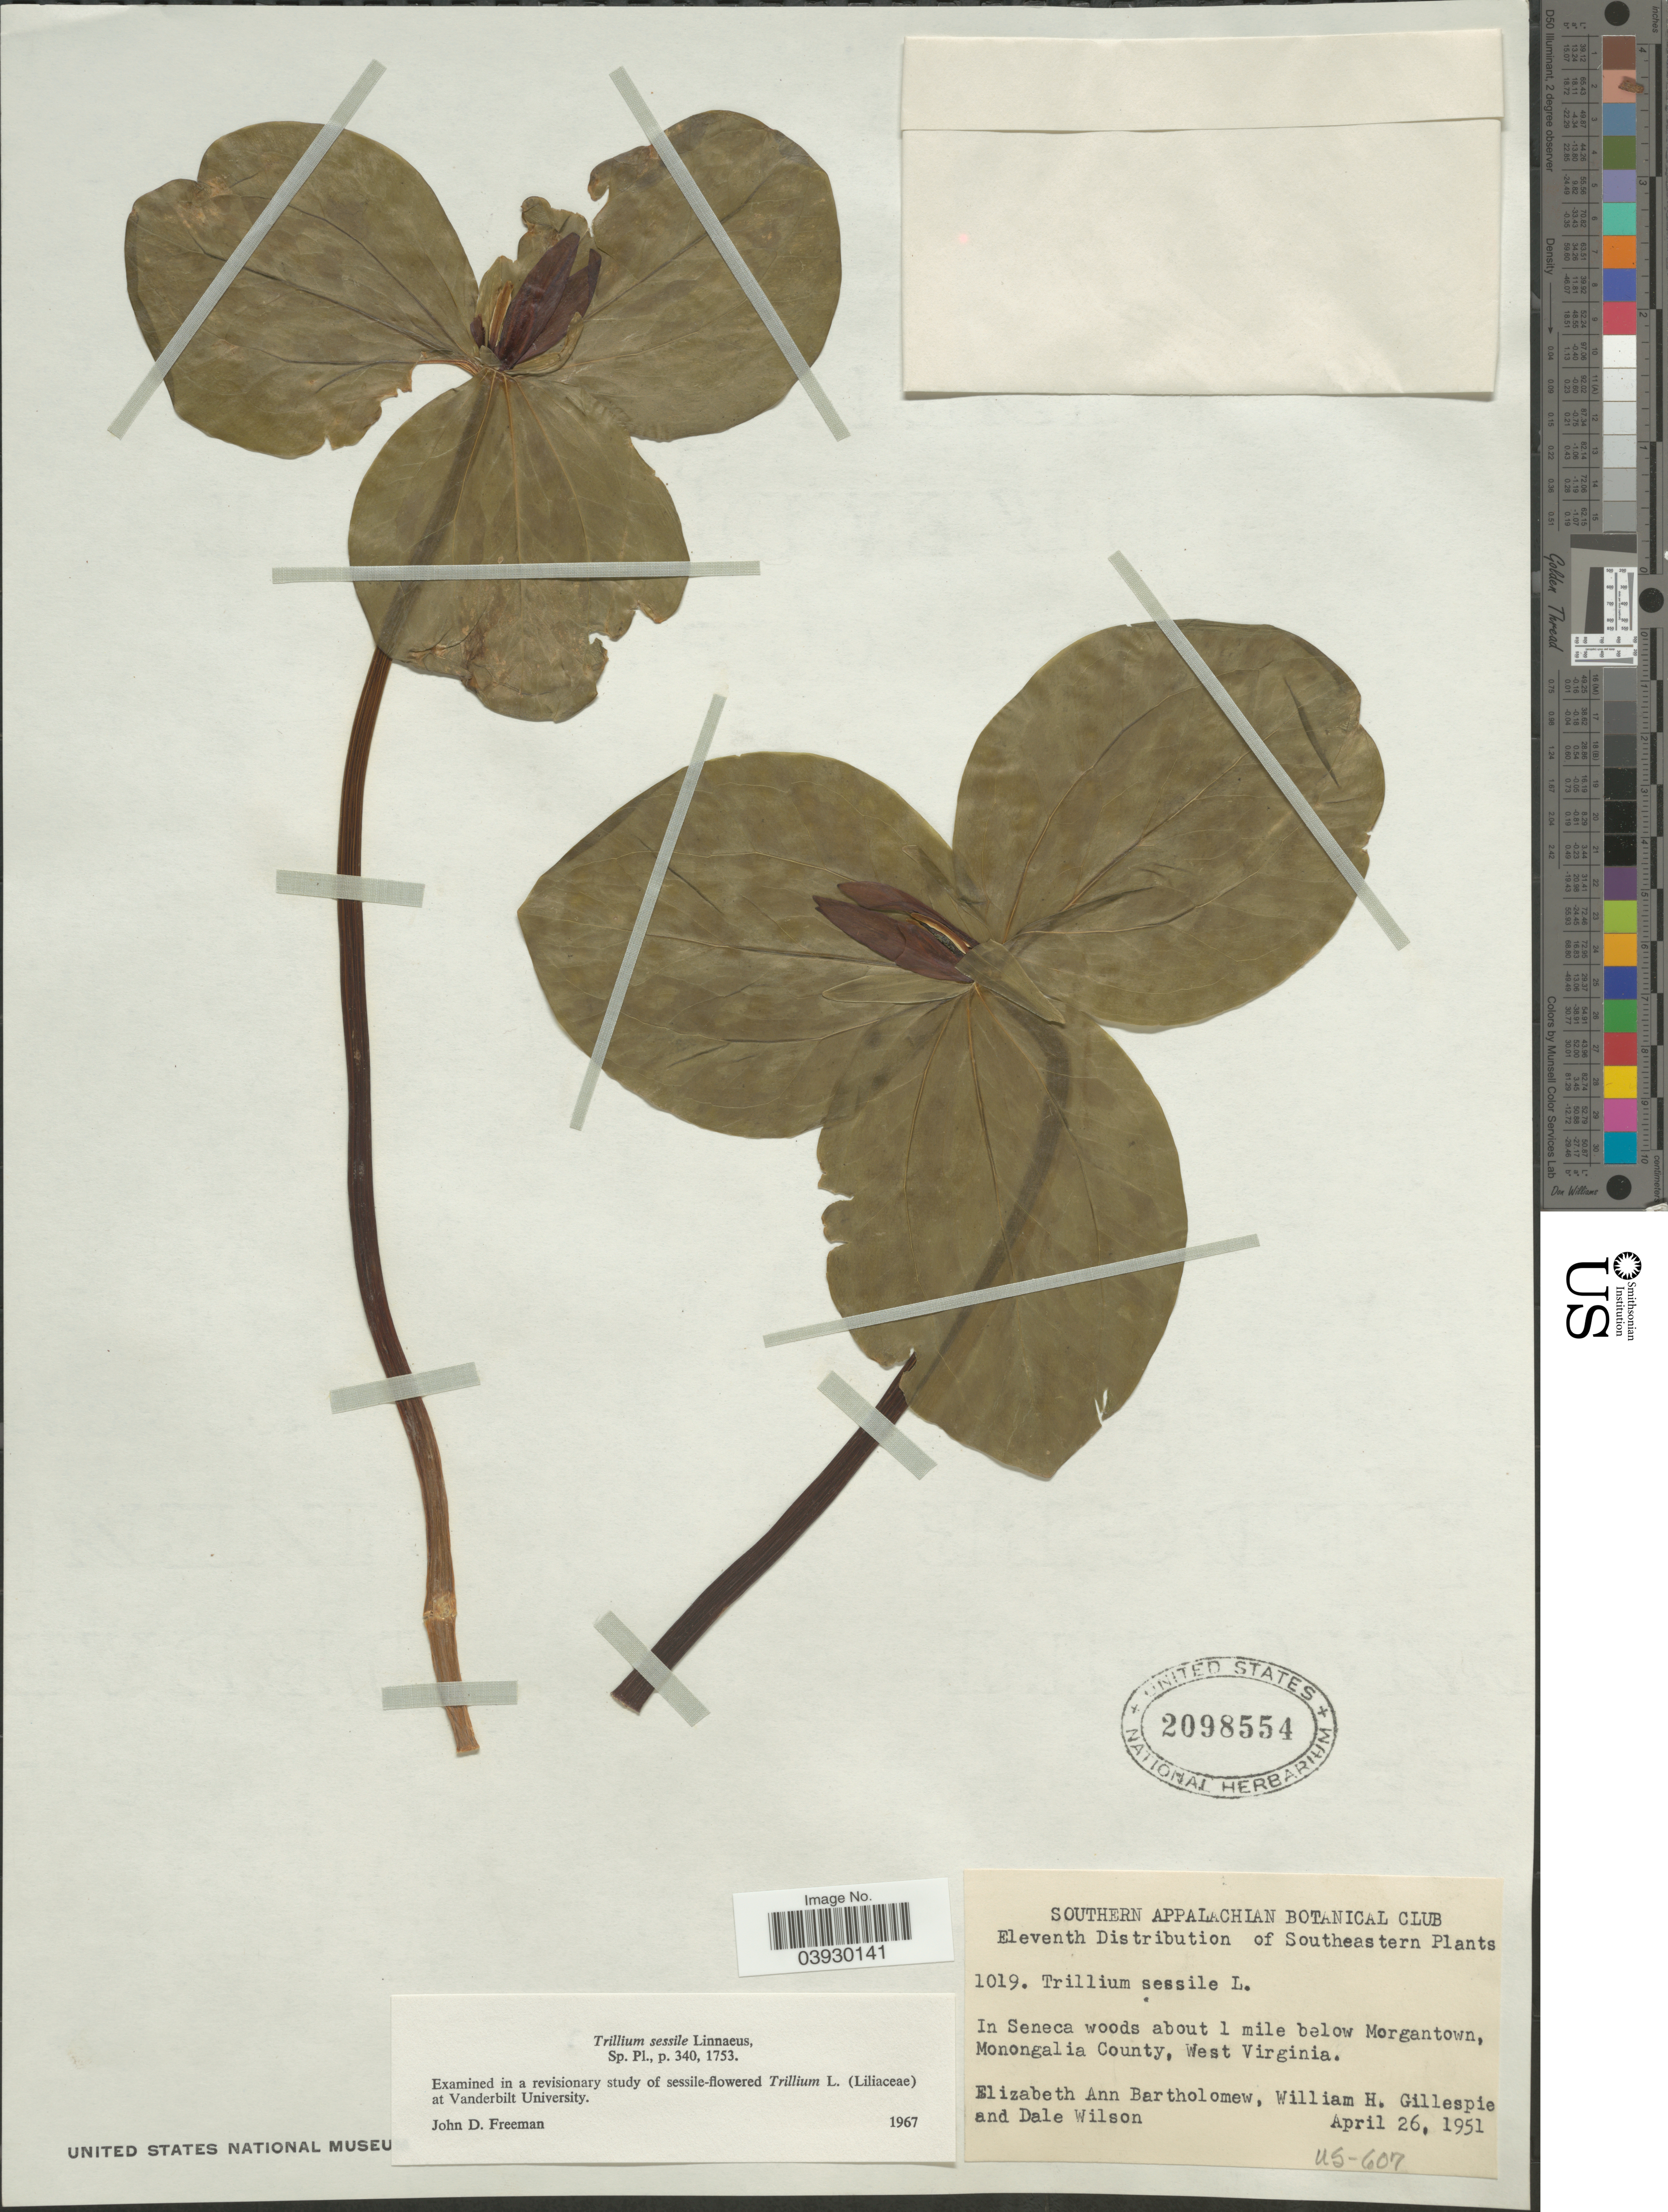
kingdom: Plantae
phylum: Tracheophyta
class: Liliopsida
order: Liliales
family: Melanthiaceae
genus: Trillium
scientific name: Trillium sessile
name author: L.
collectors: E. Bartholomew, W. Gillespie & D. Wilson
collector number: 1019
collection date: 1951-04-26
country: United States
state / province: West Virginia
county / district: Monongalia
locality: Southeastern. In Seneca woods about 1 mile below Morgantown, Monongalia County.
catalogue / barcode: US 2098554